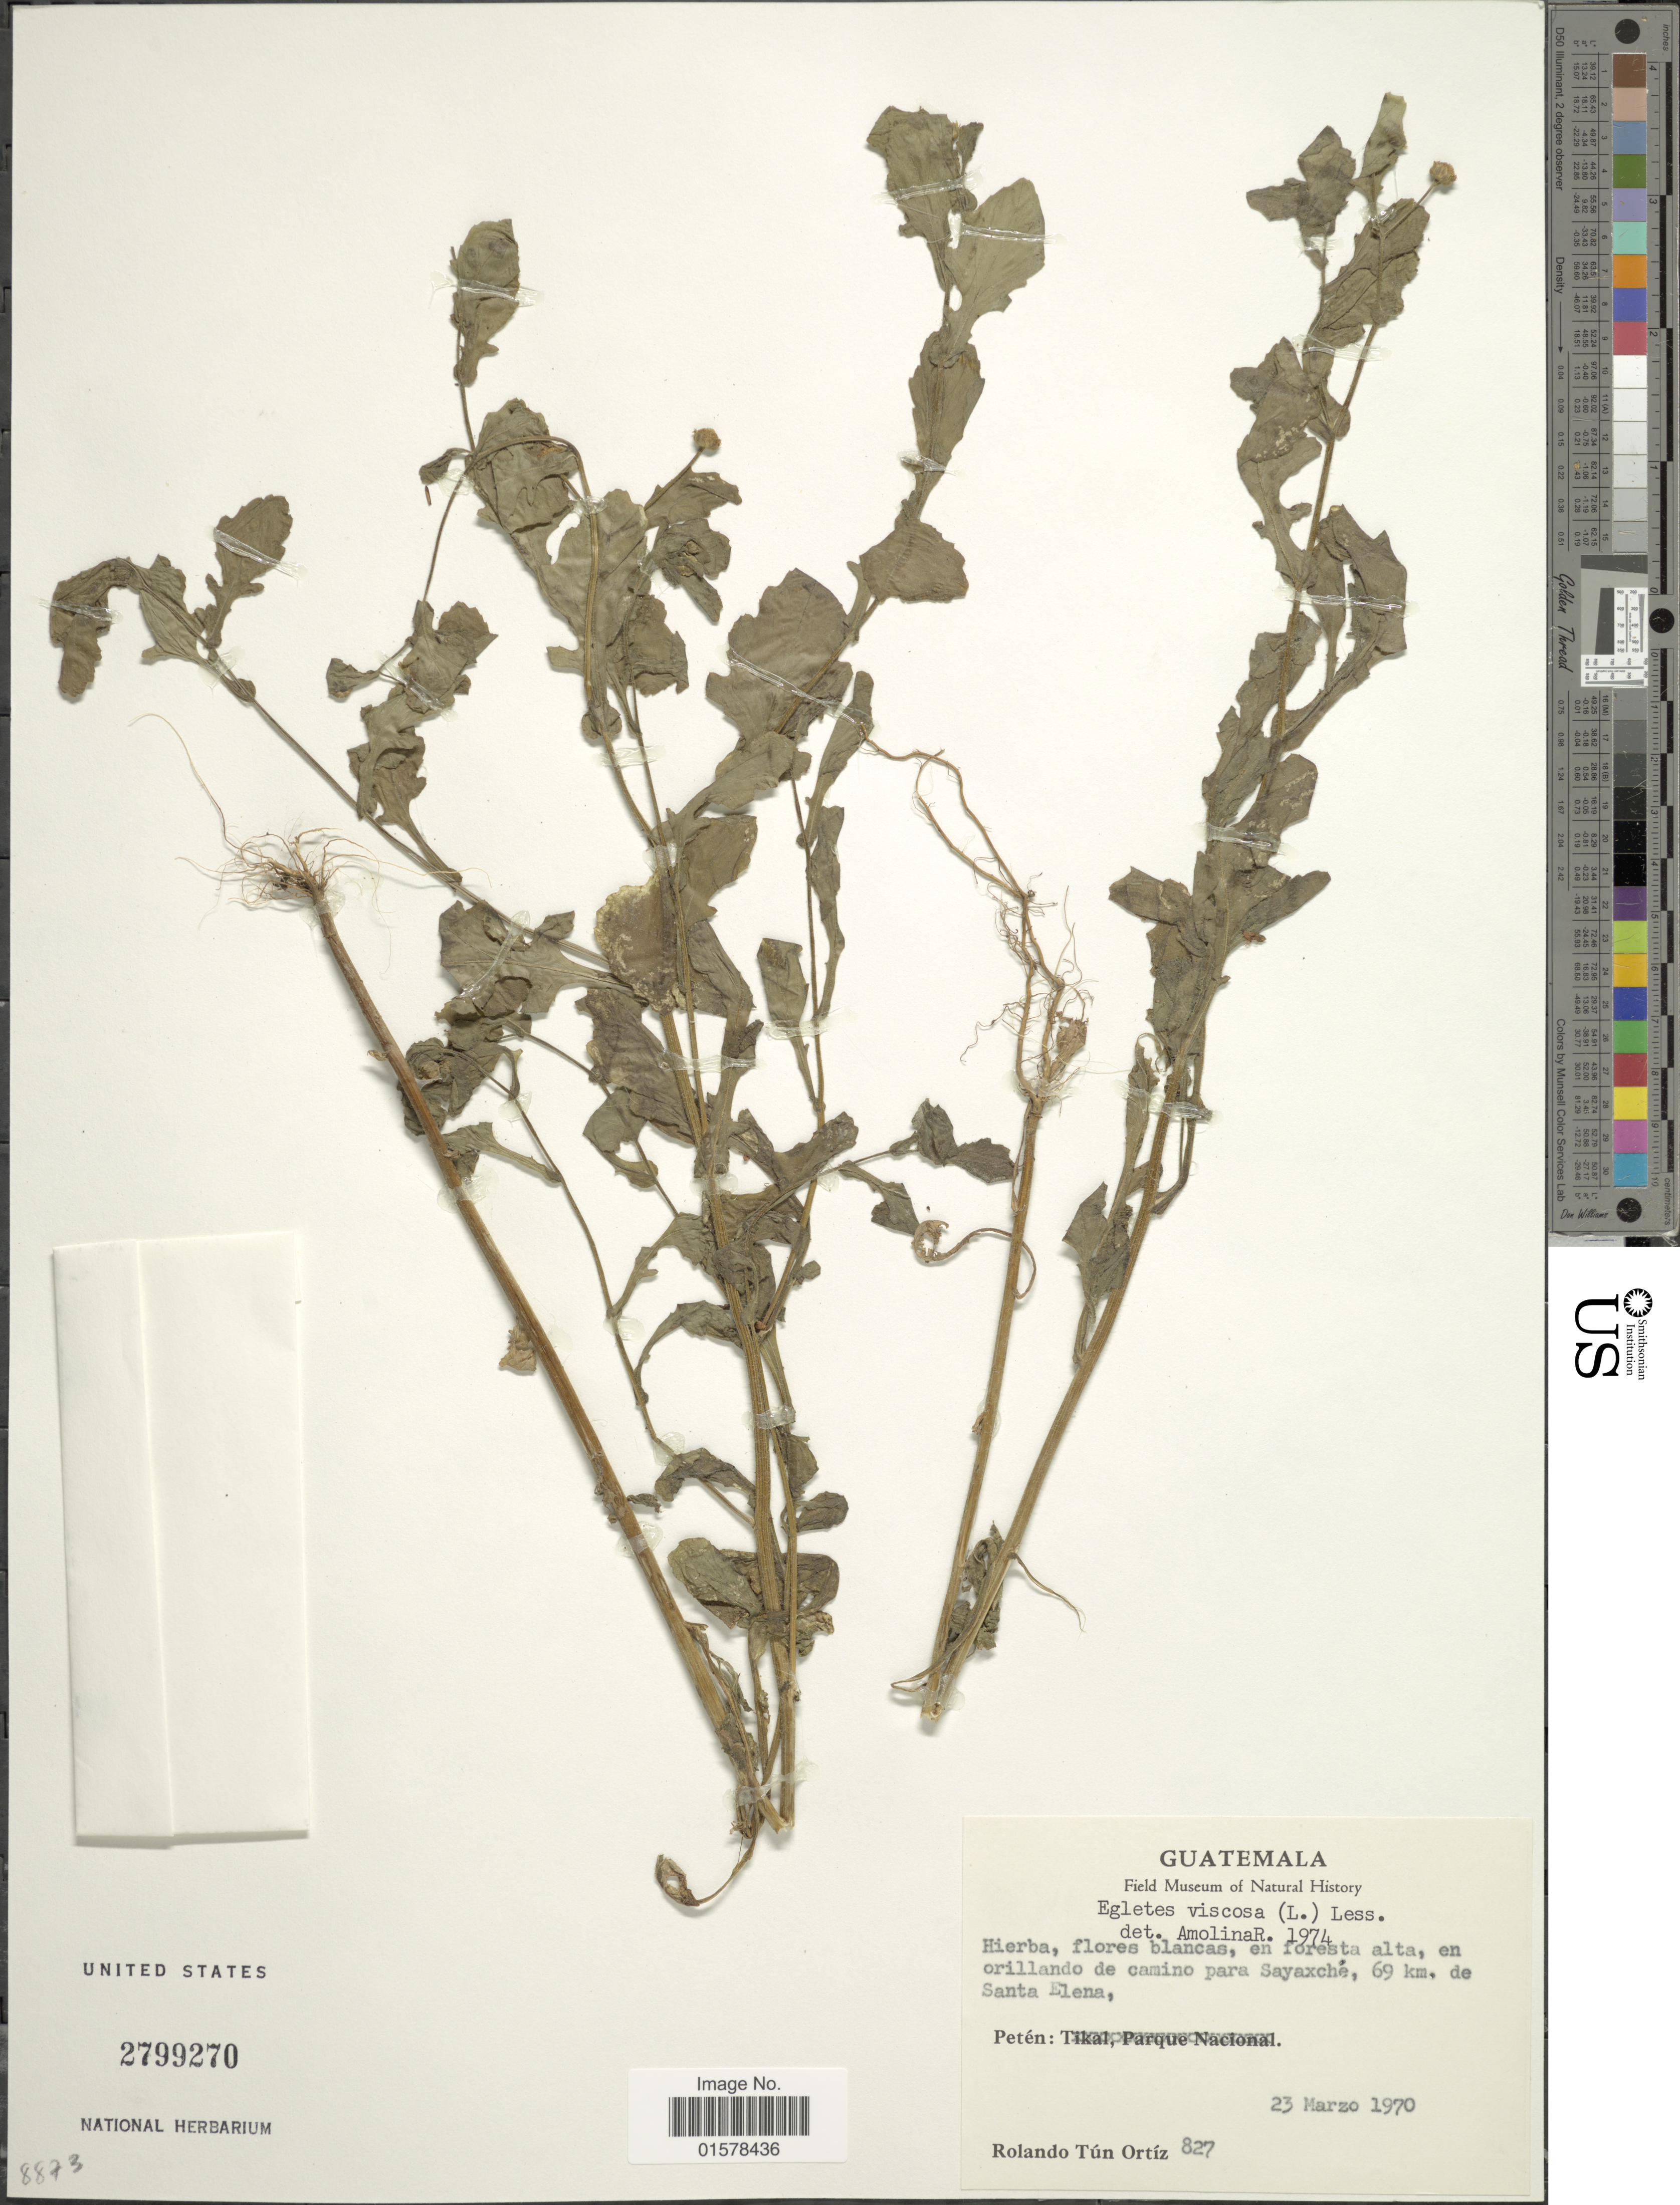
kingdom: Plantae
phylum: Tracheophyta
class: Magnoliopsida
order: Asterales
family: Asteraceae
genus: Egletes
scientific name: Egletes viscosa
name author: (L.) Less.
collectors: R. Tún Ortíz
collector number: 827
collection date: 1970-03-23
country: Guatemala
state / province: El Petén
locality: Guatemala. Peten. en orillando de camino para Sayaxche, 69 km, de Santa Elena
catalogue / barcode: US 2799270